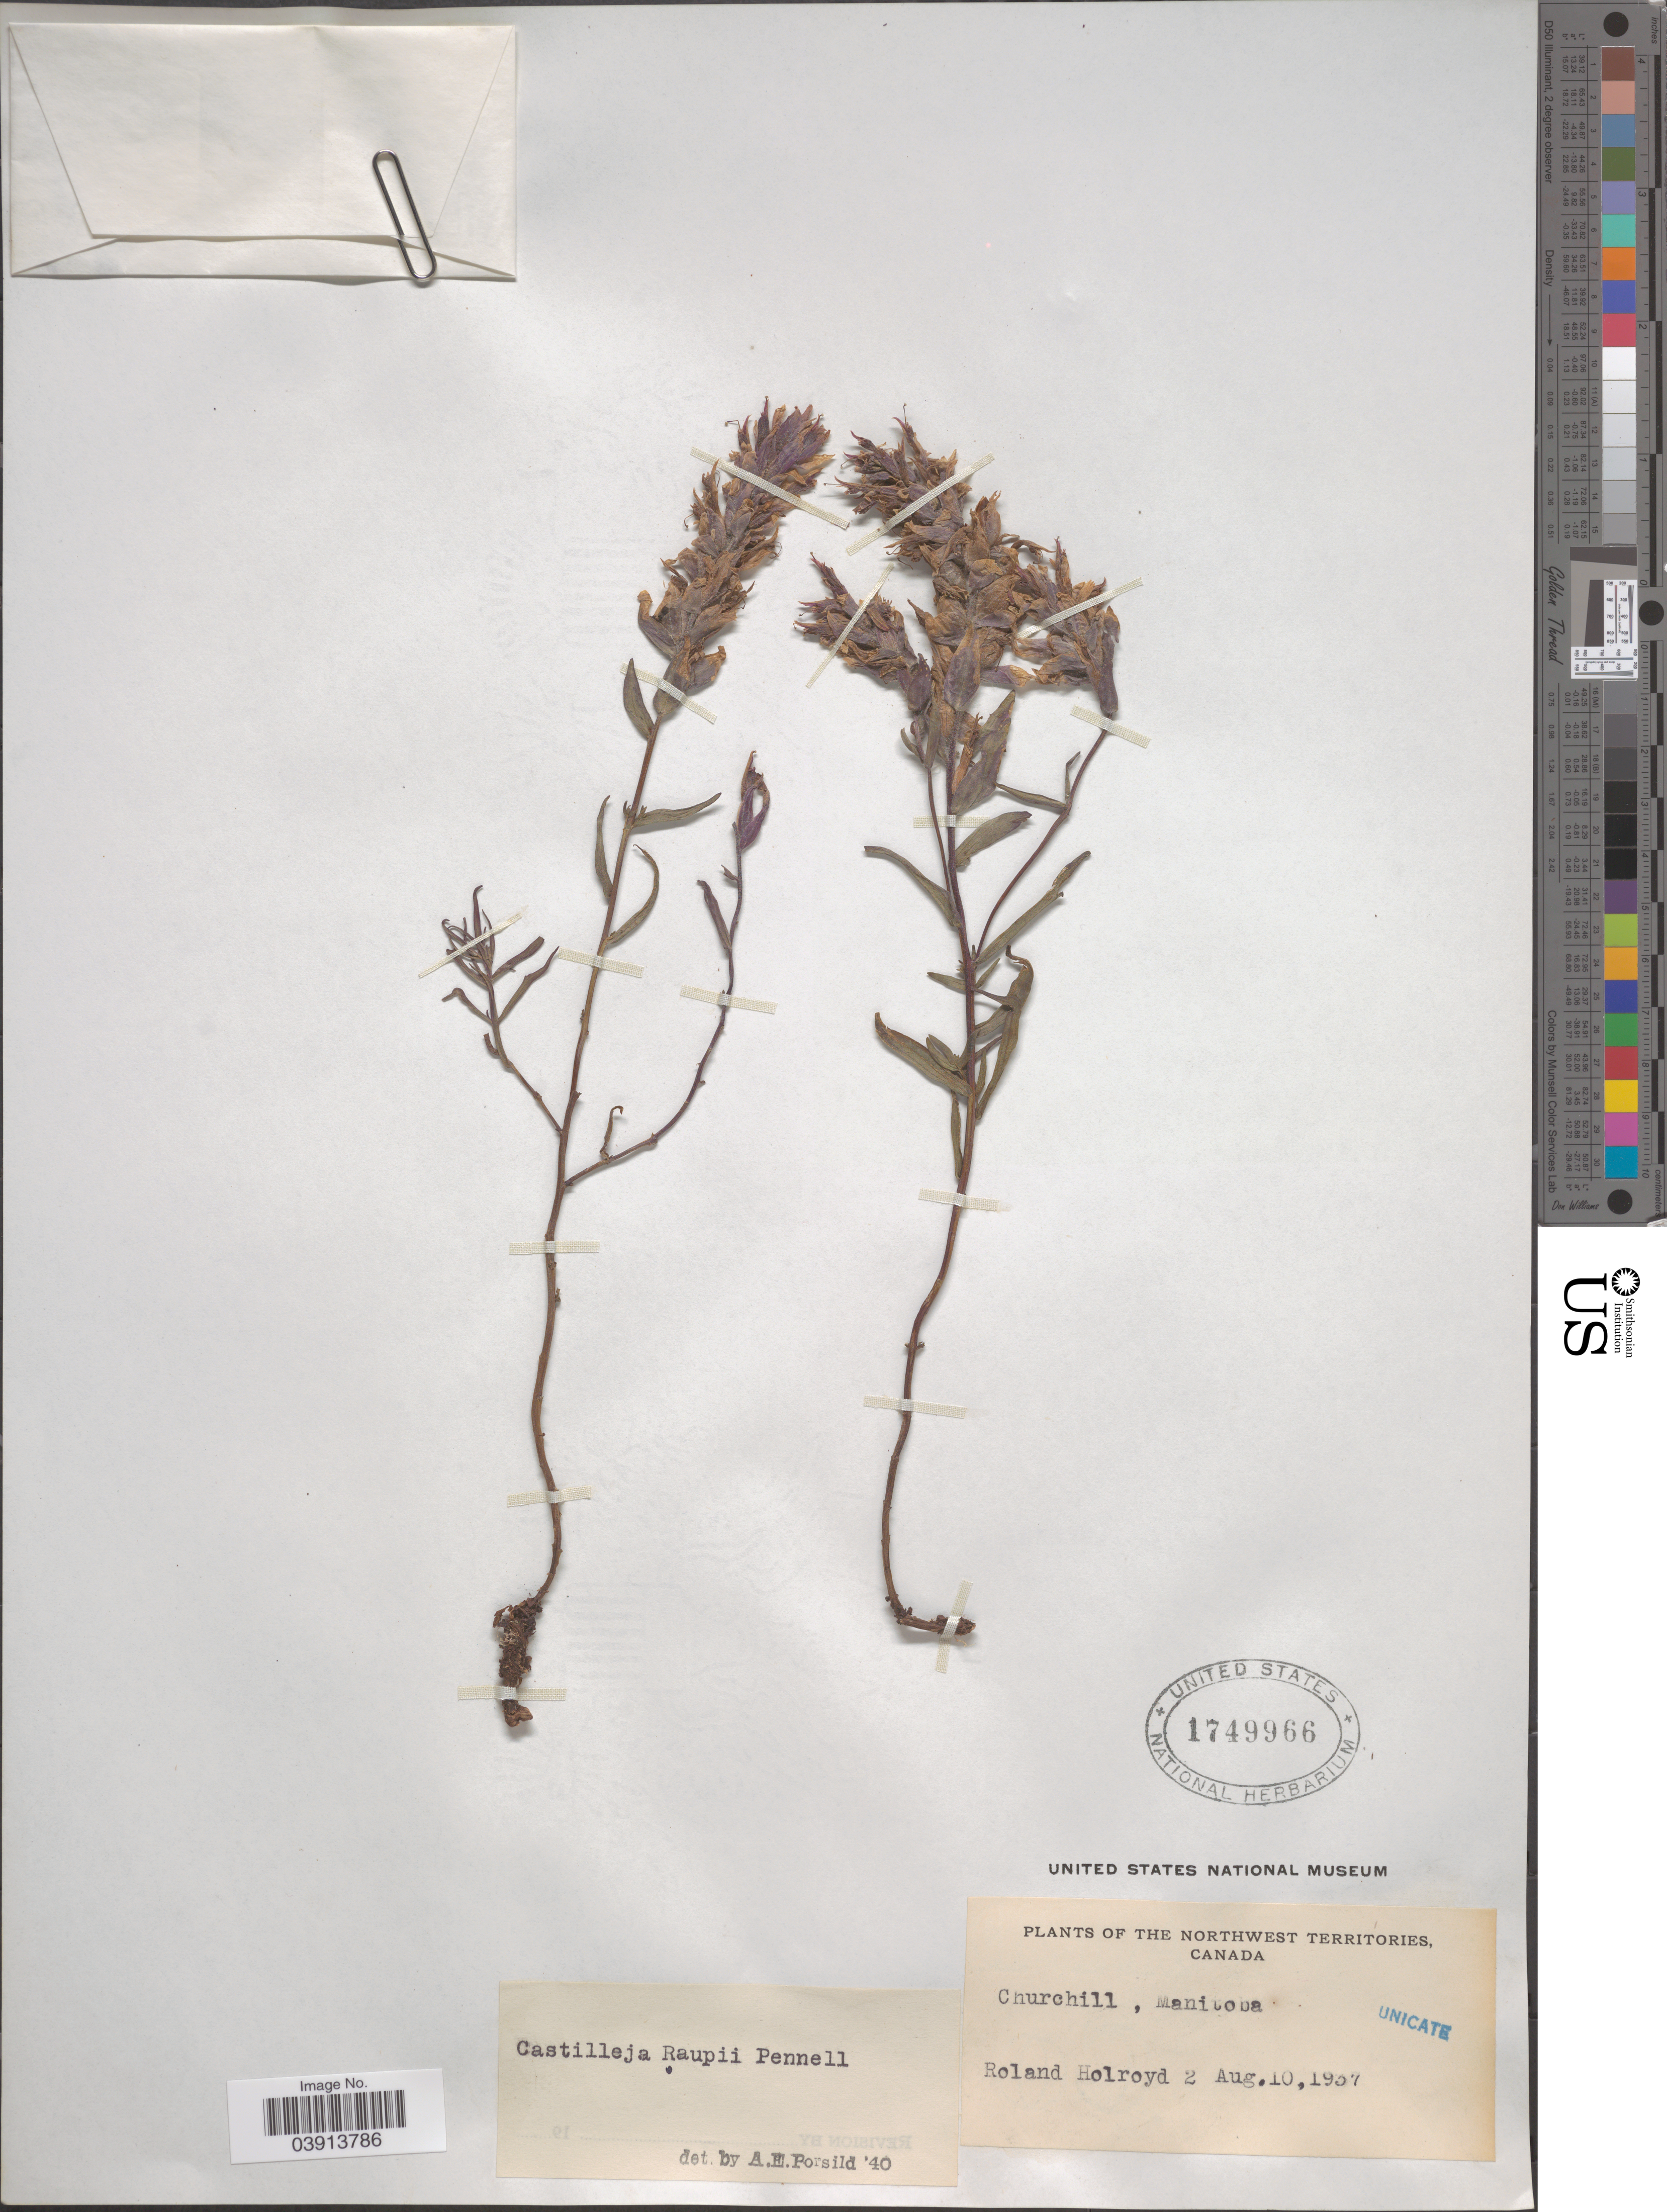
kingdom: Plantae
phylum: Tracheophyta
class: Magnoliopsida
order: Lamiales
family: Orobanchaceae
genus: Castilleja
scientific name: Castilleja raupii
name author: Pennell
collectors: R. Holroyd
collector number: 2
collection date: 1937-08-10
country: Canada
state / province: Manitoba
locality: Churchill, Manitoba.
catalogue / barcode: US 1749966